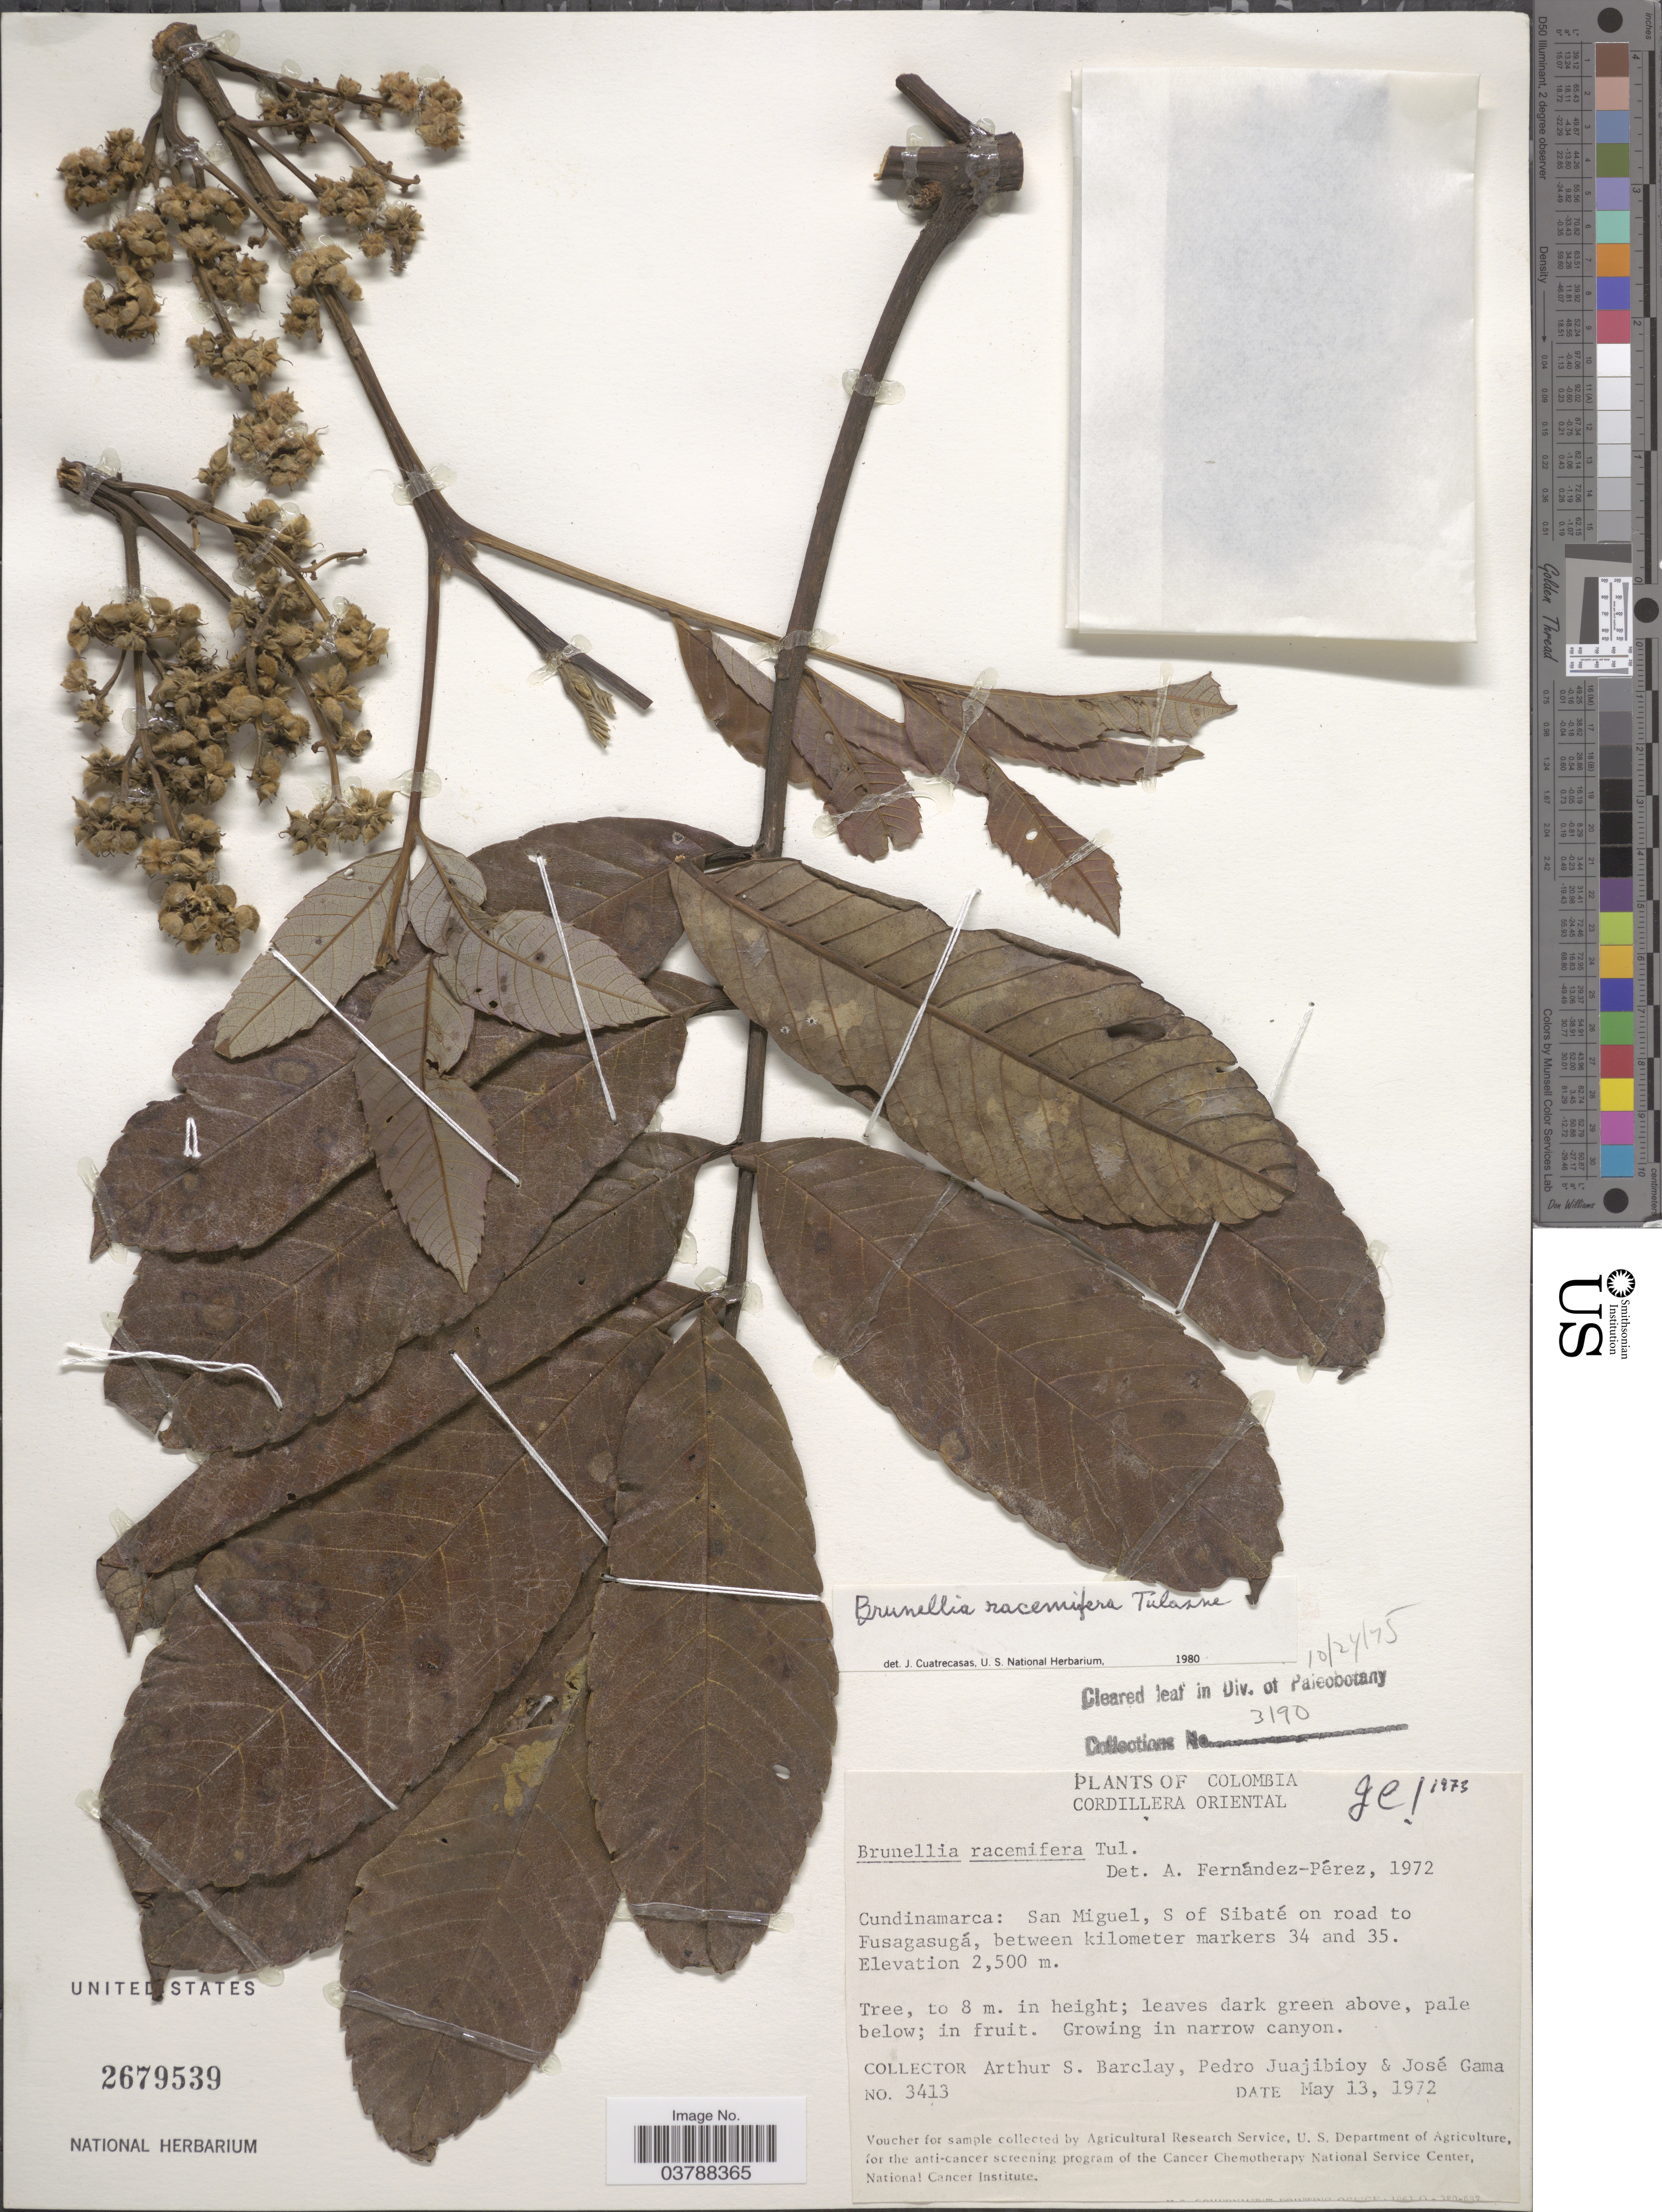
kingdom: Plantae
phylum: Tracheophyta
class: Magnoliopsida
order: Oxalidales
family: Brunelliaceae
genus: Brunellia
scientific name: Brunellia racemifera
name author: Tul.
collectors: A. S. Barclay, P. Juajibioy & J. Gama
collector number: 3413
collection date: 1972-05-13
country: Colombia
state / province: Cundinamarca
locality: Cordillera Oriental. San Miguel, S of Sibaté on road to Fusagasugá, between kilometer markers 34 and 35.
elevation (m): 2500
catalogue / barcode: US 2679539